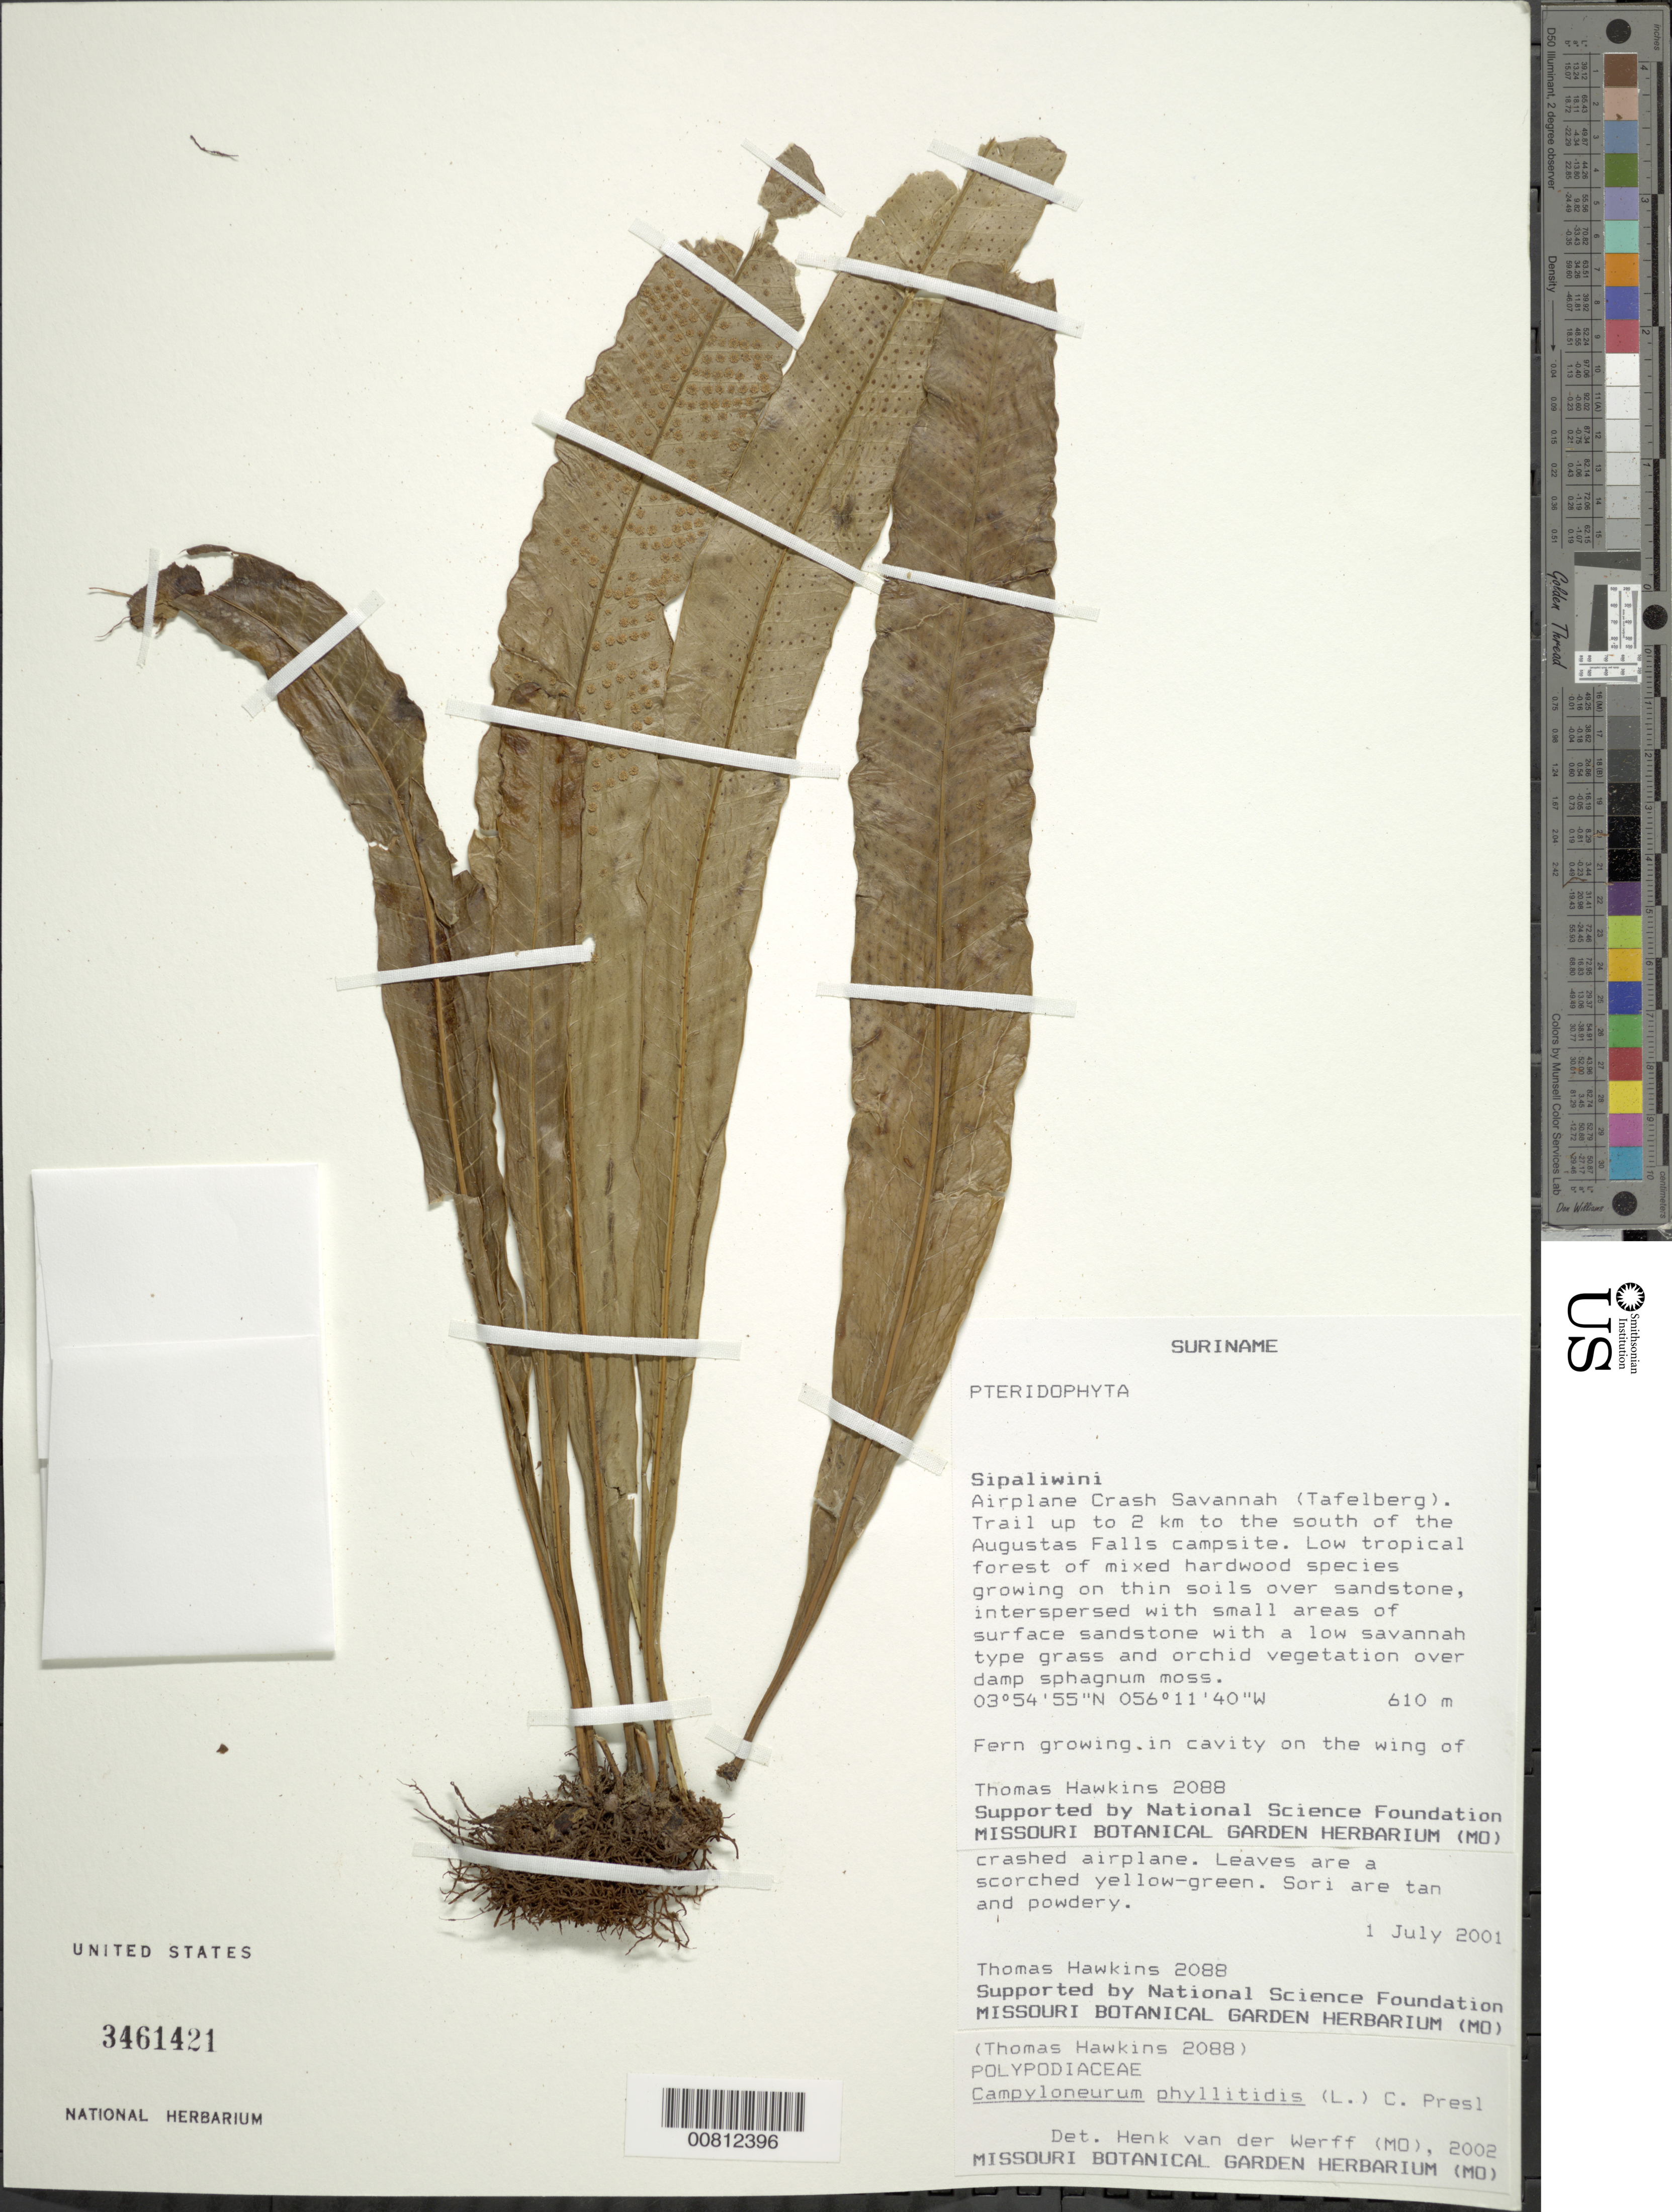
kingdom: Plantae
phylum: Tracheophyta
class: Polypodiopsida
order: Polypodiales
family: Polypodiaceae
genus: Campyloneurum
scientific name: Campyloneurum phyllitidis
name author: (L.) C. Presl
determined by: van der Werff, H., (MO), Missouri Botanical Garden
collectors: T. Hawkins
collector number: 2088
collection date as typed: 1-Jul-01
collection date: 2001-07-01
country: Suriname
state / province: Sipaliwini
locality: Tafelberg (Table Mountain), Airplane Crash Savanna, trail 2 km S of Augustas Falls campsite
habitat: Low tropical forest of mixed hardwood species growing on thin soils over sandstone, interspersed with small areas of surface sandstone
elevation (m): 610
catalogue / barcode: US 3461421